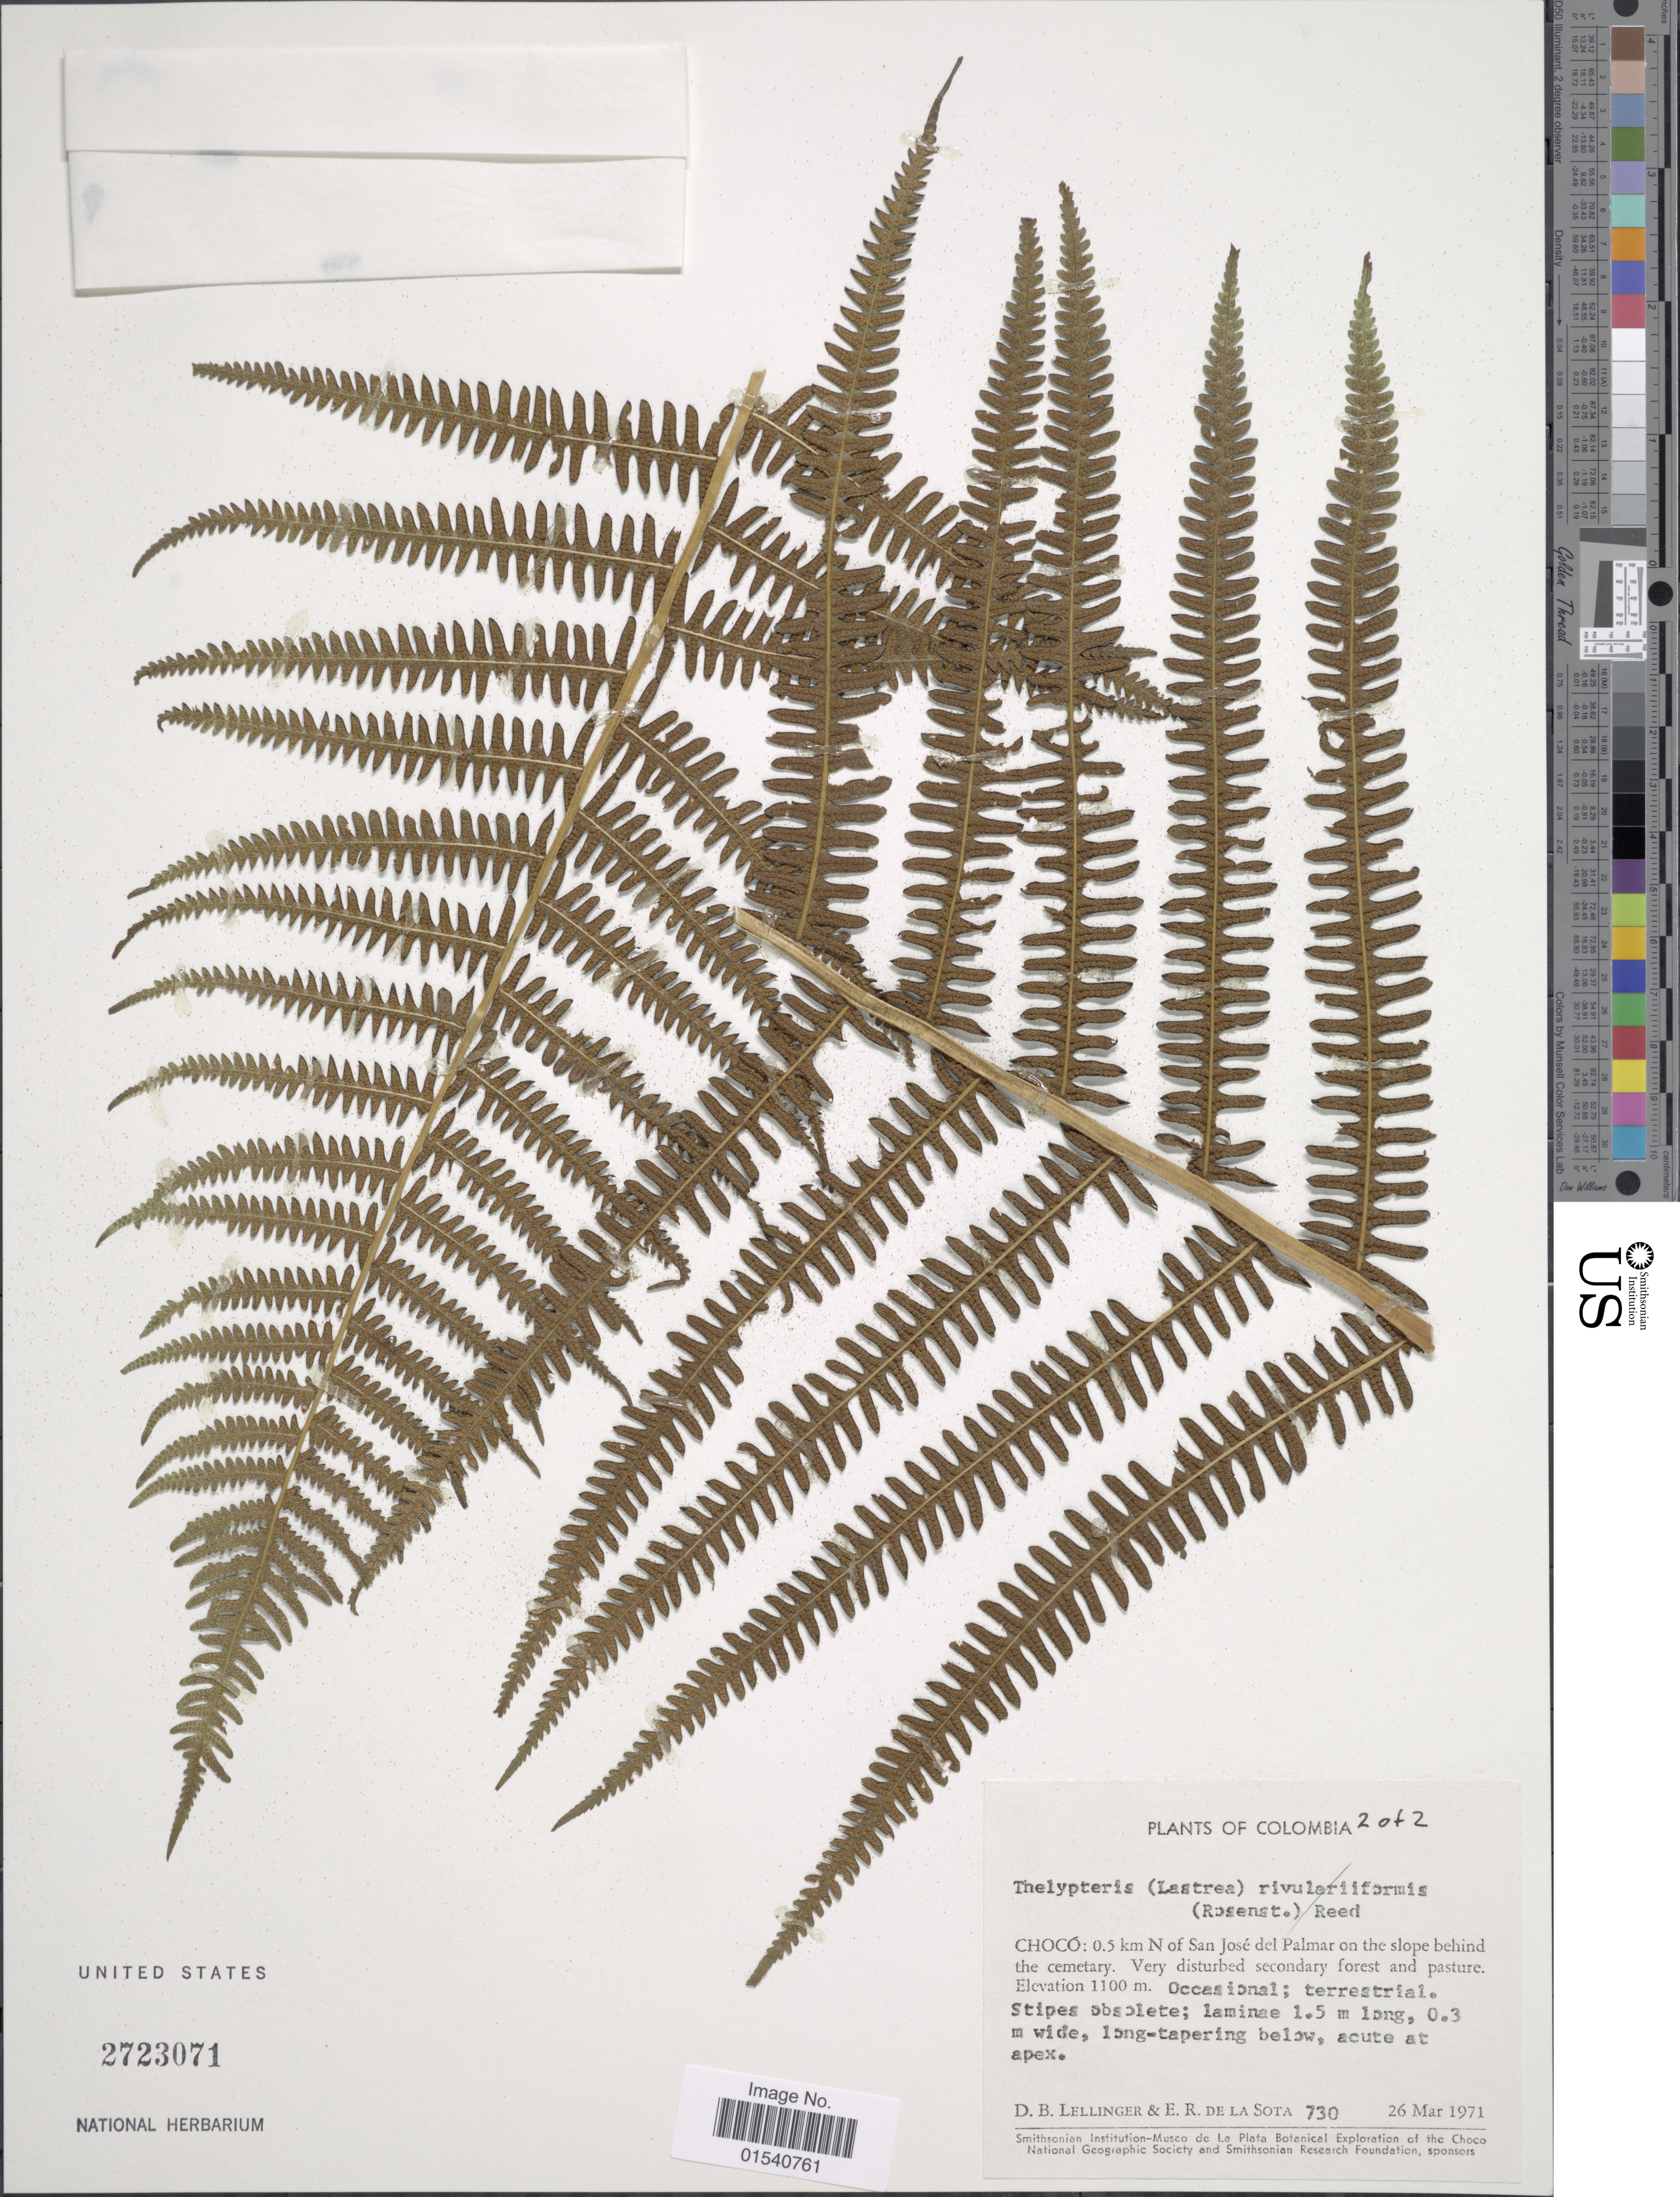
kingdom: Plantae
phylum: Tracheophyta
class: Polypodiopsida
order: Polypodiales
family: Thelypteridaceae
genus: Amauropelta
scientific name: Amauropelta rivulariformis (Rosenst.) comb. nov., ined 2015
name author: (Rosenst.)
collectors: D. B. Lellinger & E. R. de la Sota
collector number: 730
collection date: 1971-03-26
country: Colombia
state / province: Chocó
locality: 0.5 km N of San José del Palmar on the slope behind the cemetary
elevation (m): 1100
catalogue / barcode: US 2723071